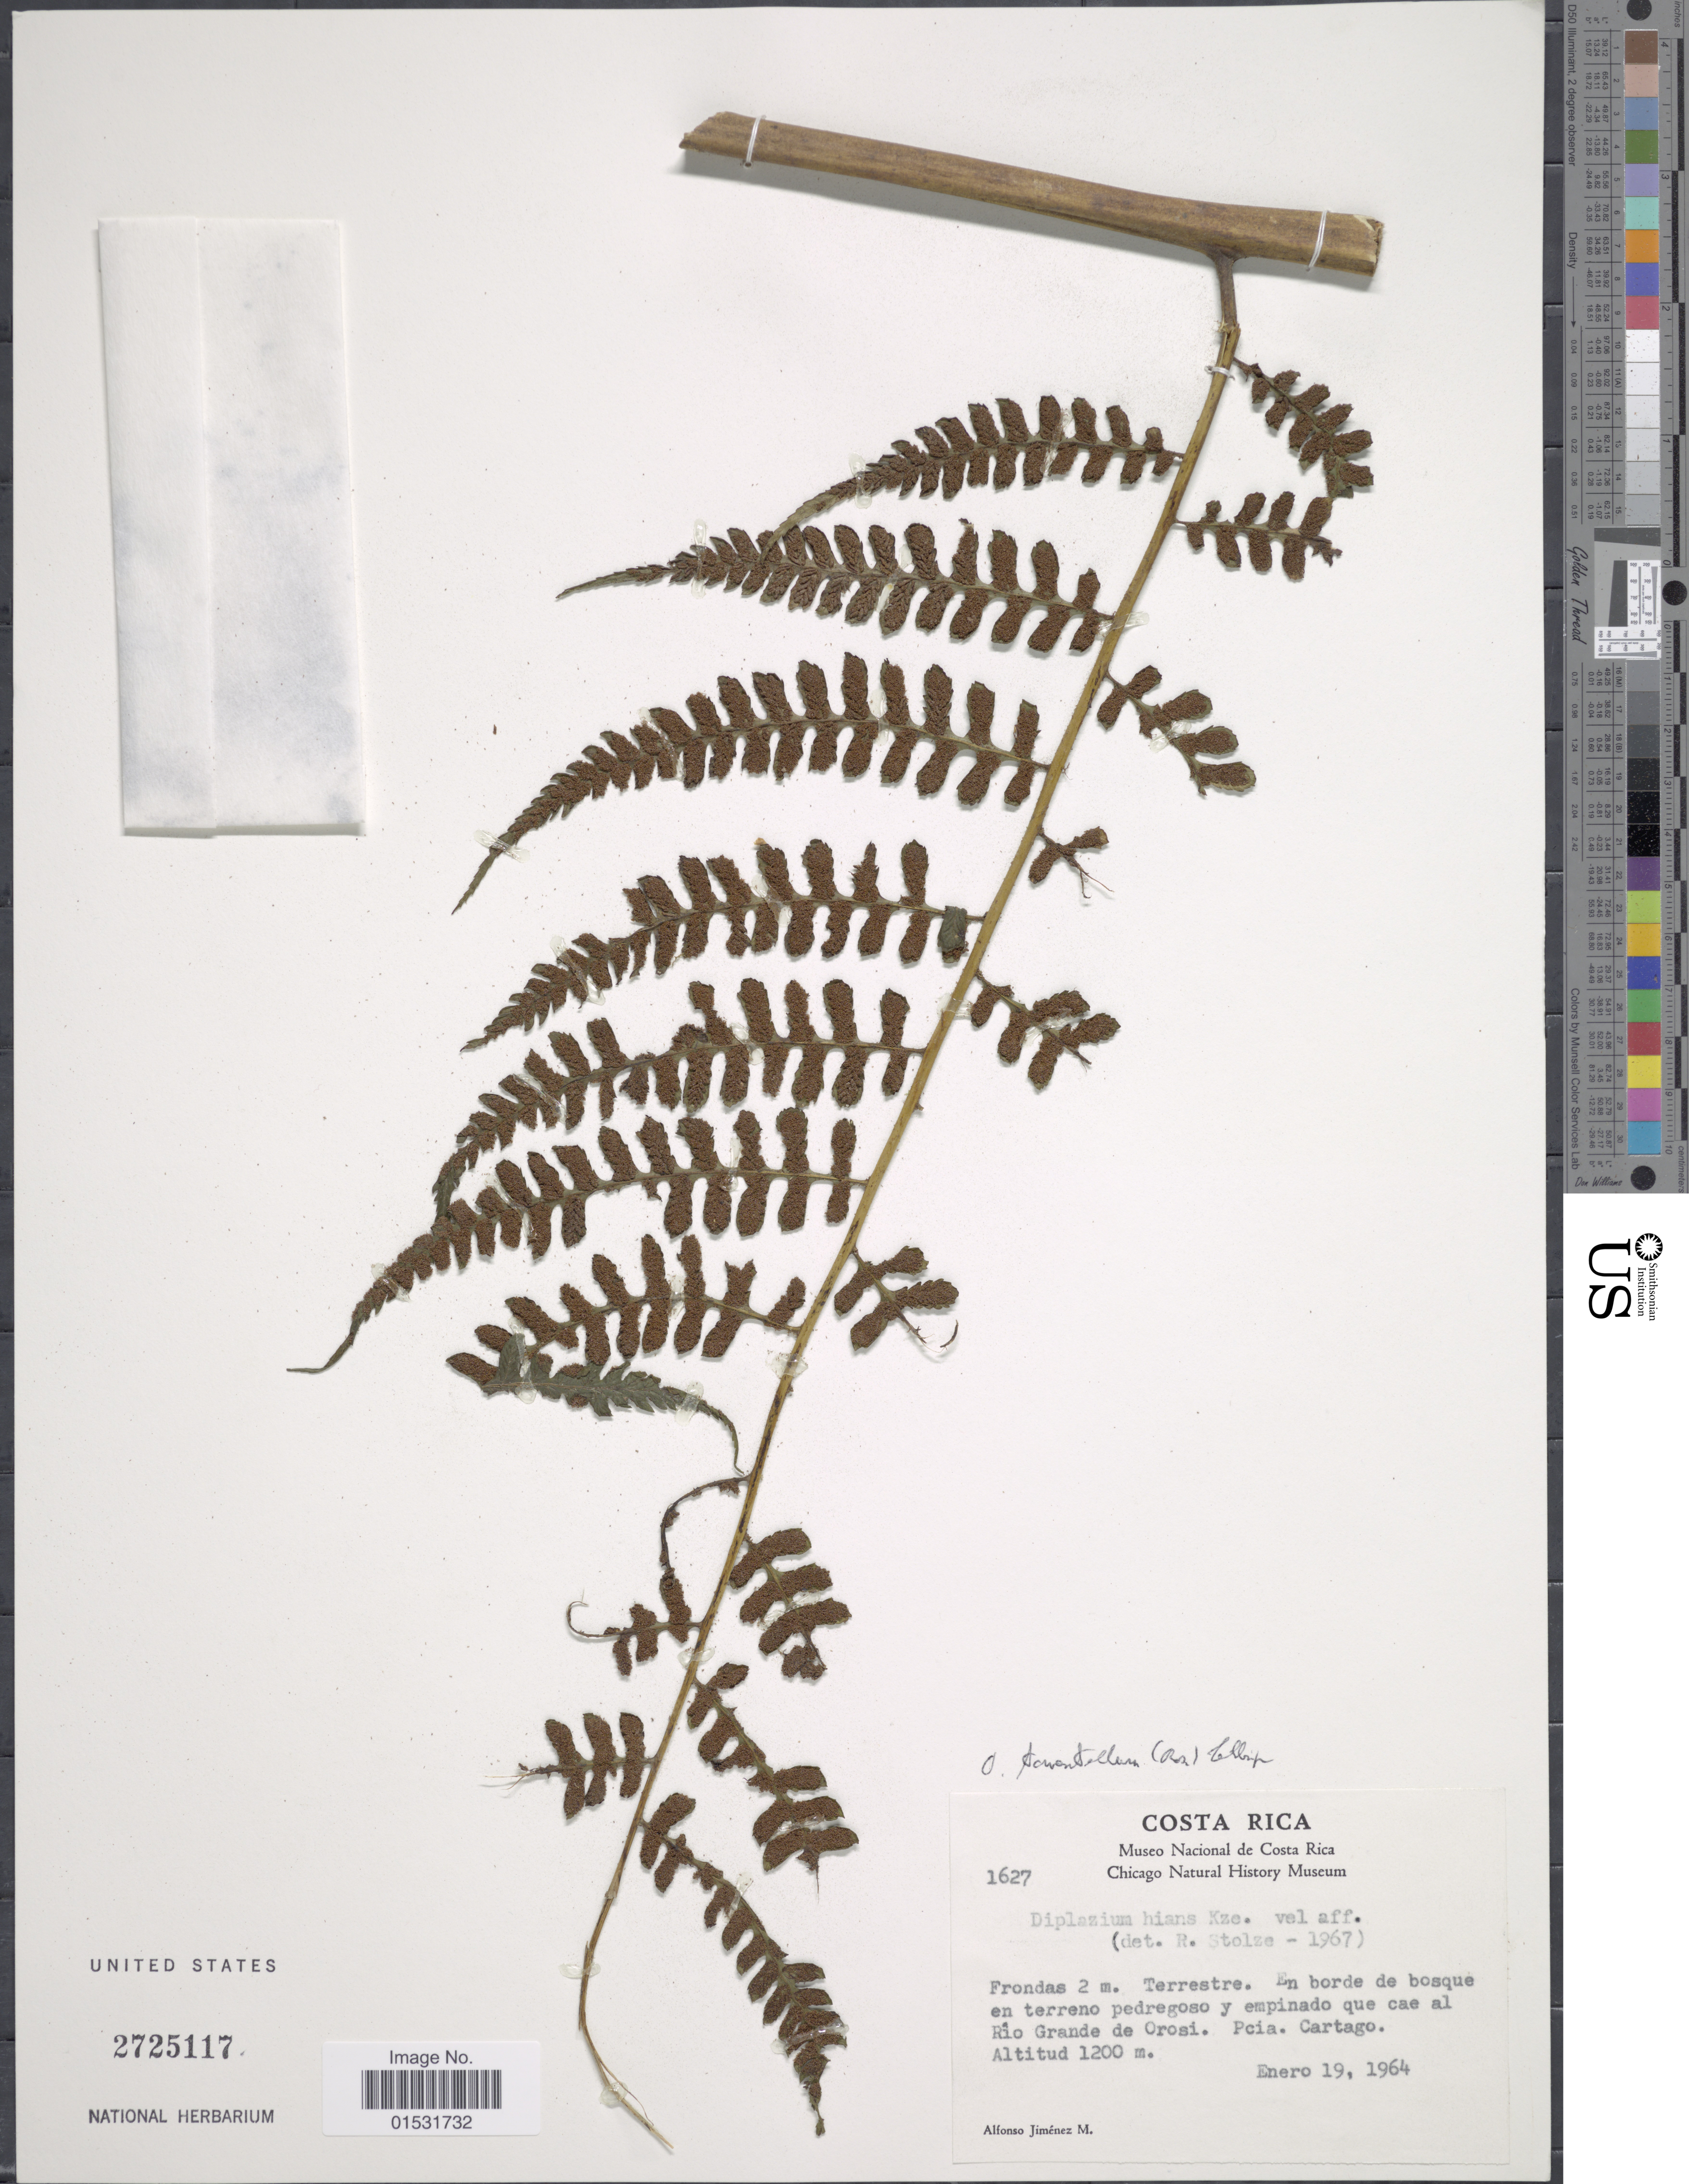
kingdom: Plantae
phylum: Tracheophyta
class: Polypodiopsida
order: Polypodiales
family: Athyriaceae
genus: Diplazium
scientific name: Diplazium expansum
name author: Willd.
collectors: A. Jimenez M.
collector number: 1627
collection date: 1964-01-19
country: Costa Rica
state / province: Cartago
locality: En borde de bosque en terreno pedregoso y empinado que cae al Rio Grande de Orosi. Pcia. Cartago.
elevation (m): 1200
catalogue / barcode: US 2725117